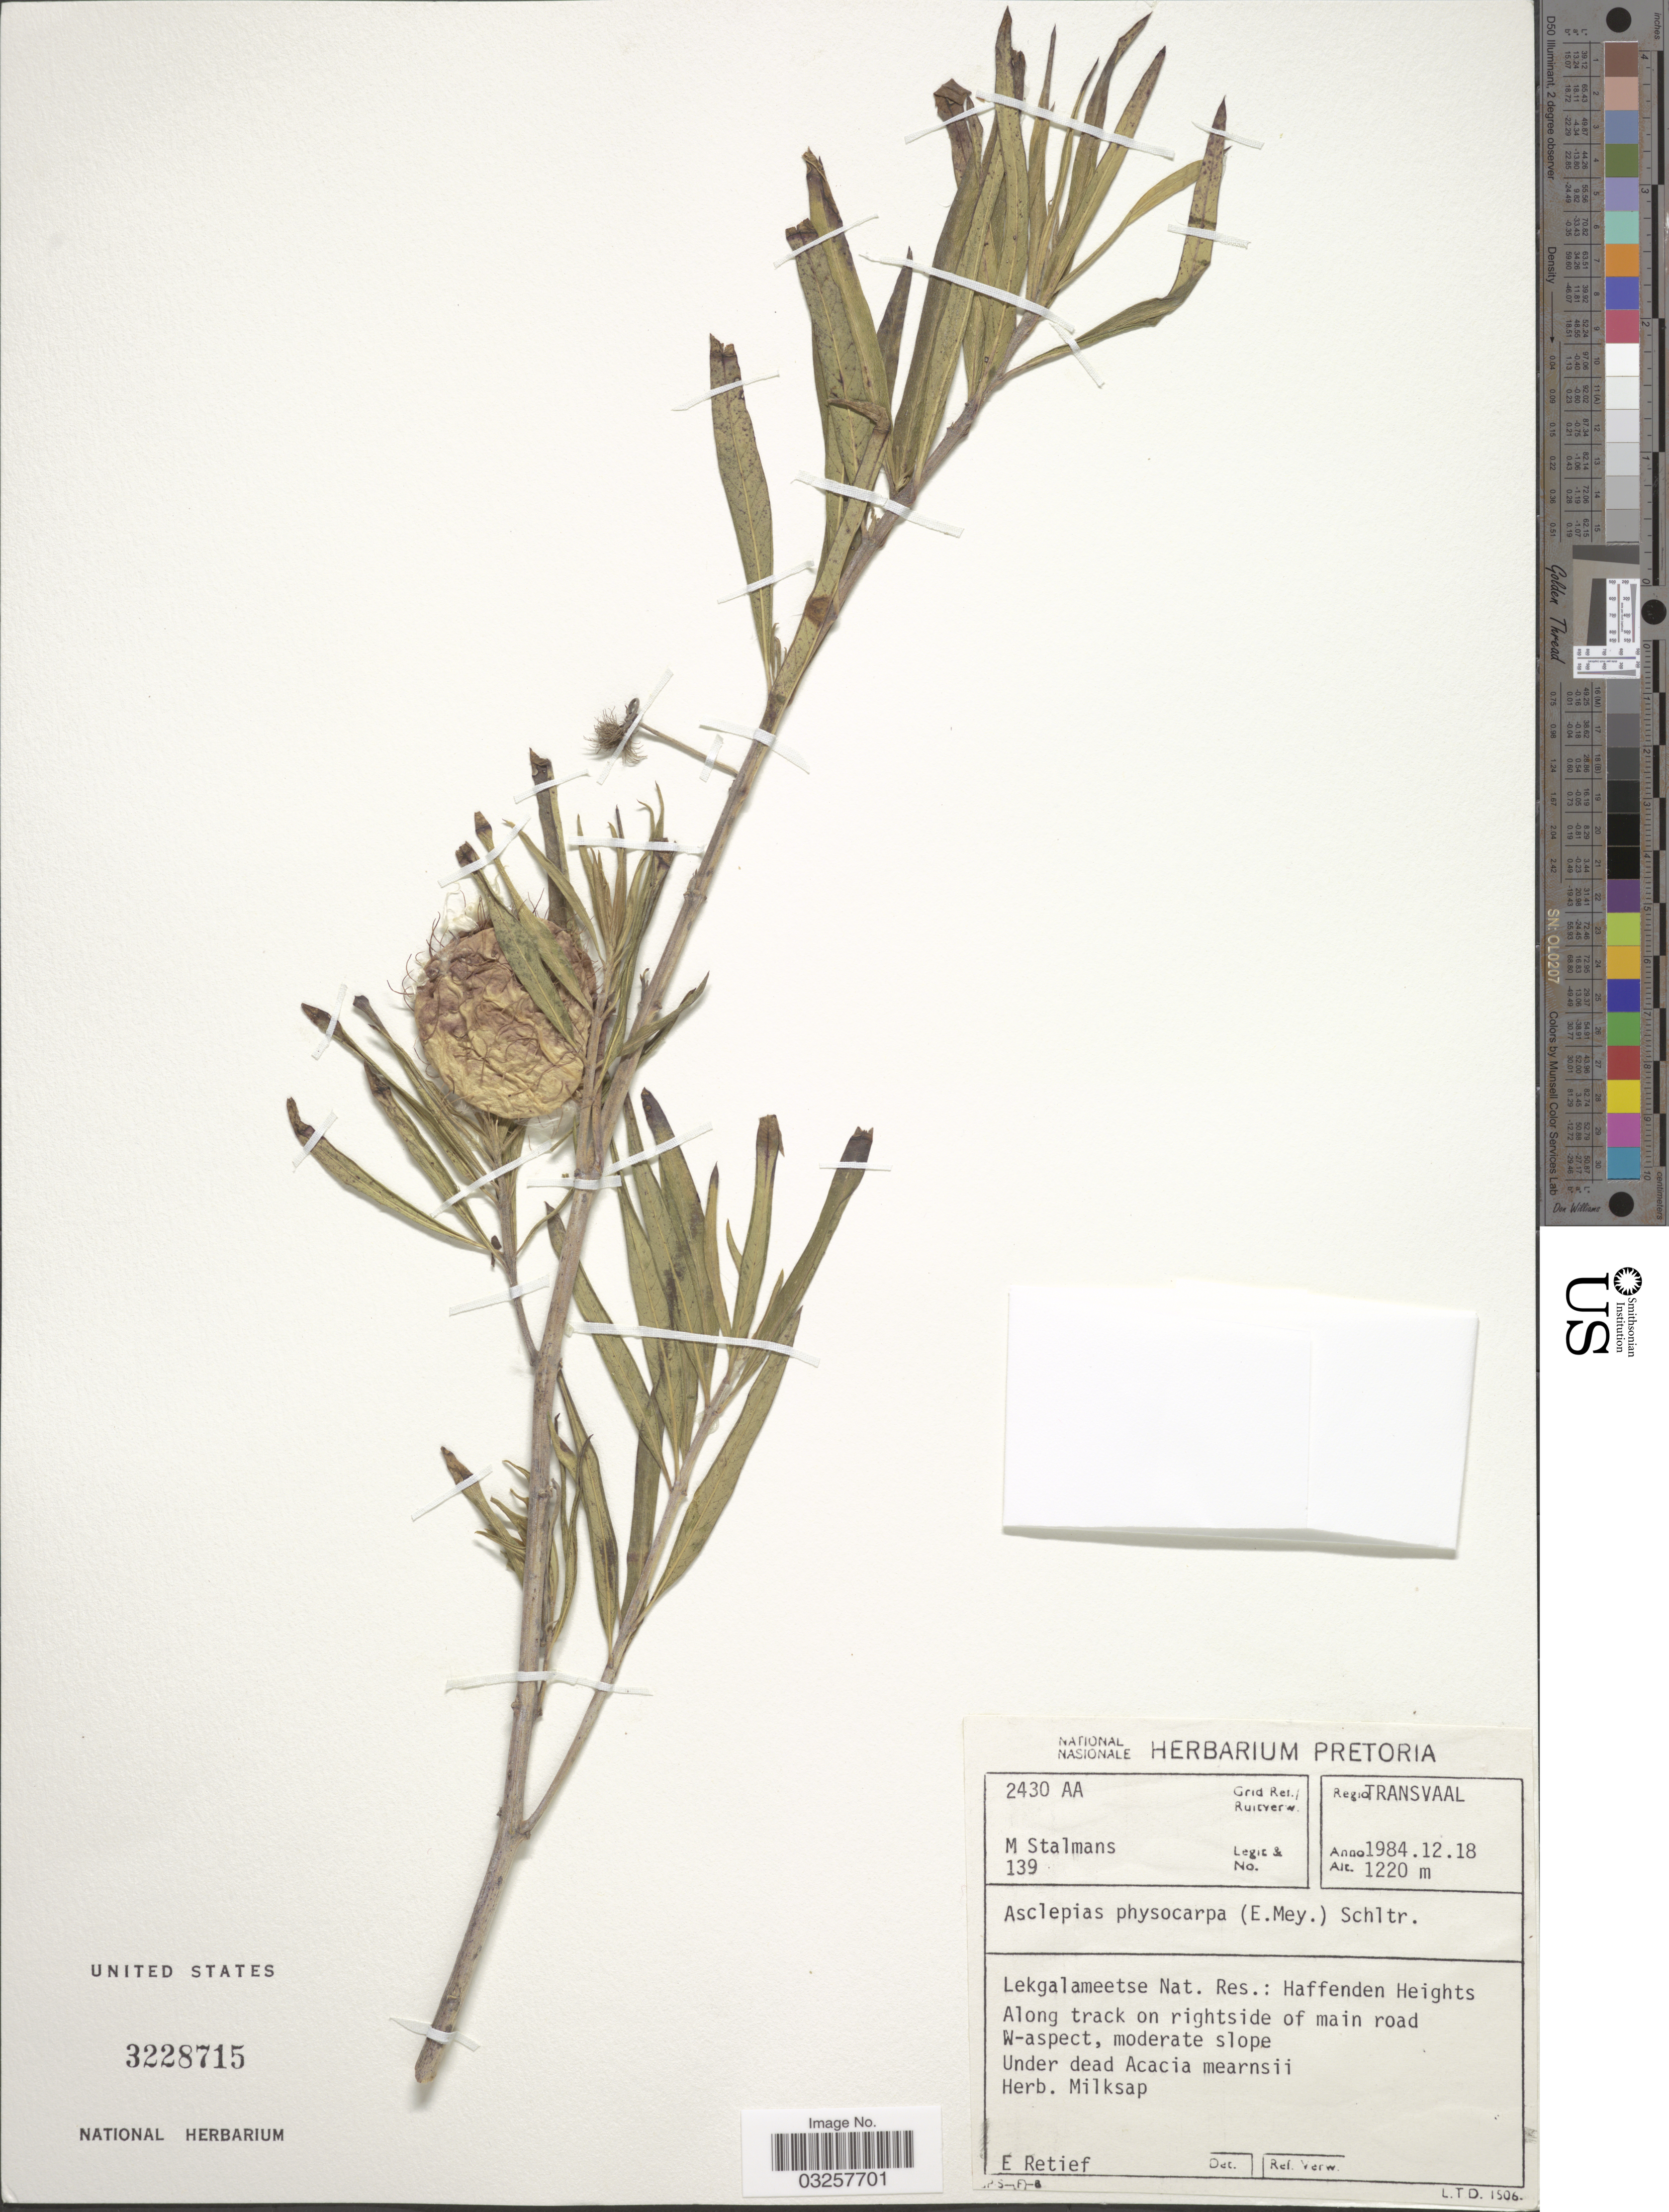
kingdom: Plantae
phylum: Tracheophyta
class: Magnoliopsida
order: Gentianales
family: Apocynaceae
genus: Asclepias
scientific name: Asclepias physocarpa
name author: (E. Mey.) Schltr.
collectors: M. Stalmans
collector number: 139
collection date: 1984-12-18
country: South Africa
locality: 2430 AA Grid Ref./ Ruitverw. Regio Transvaal. Lekgalameetse Nat. Res.: Haffenden Heights. Along track on rightside of main road W-aspect, moderate slope.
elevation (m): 1220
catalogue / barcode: US 3228715